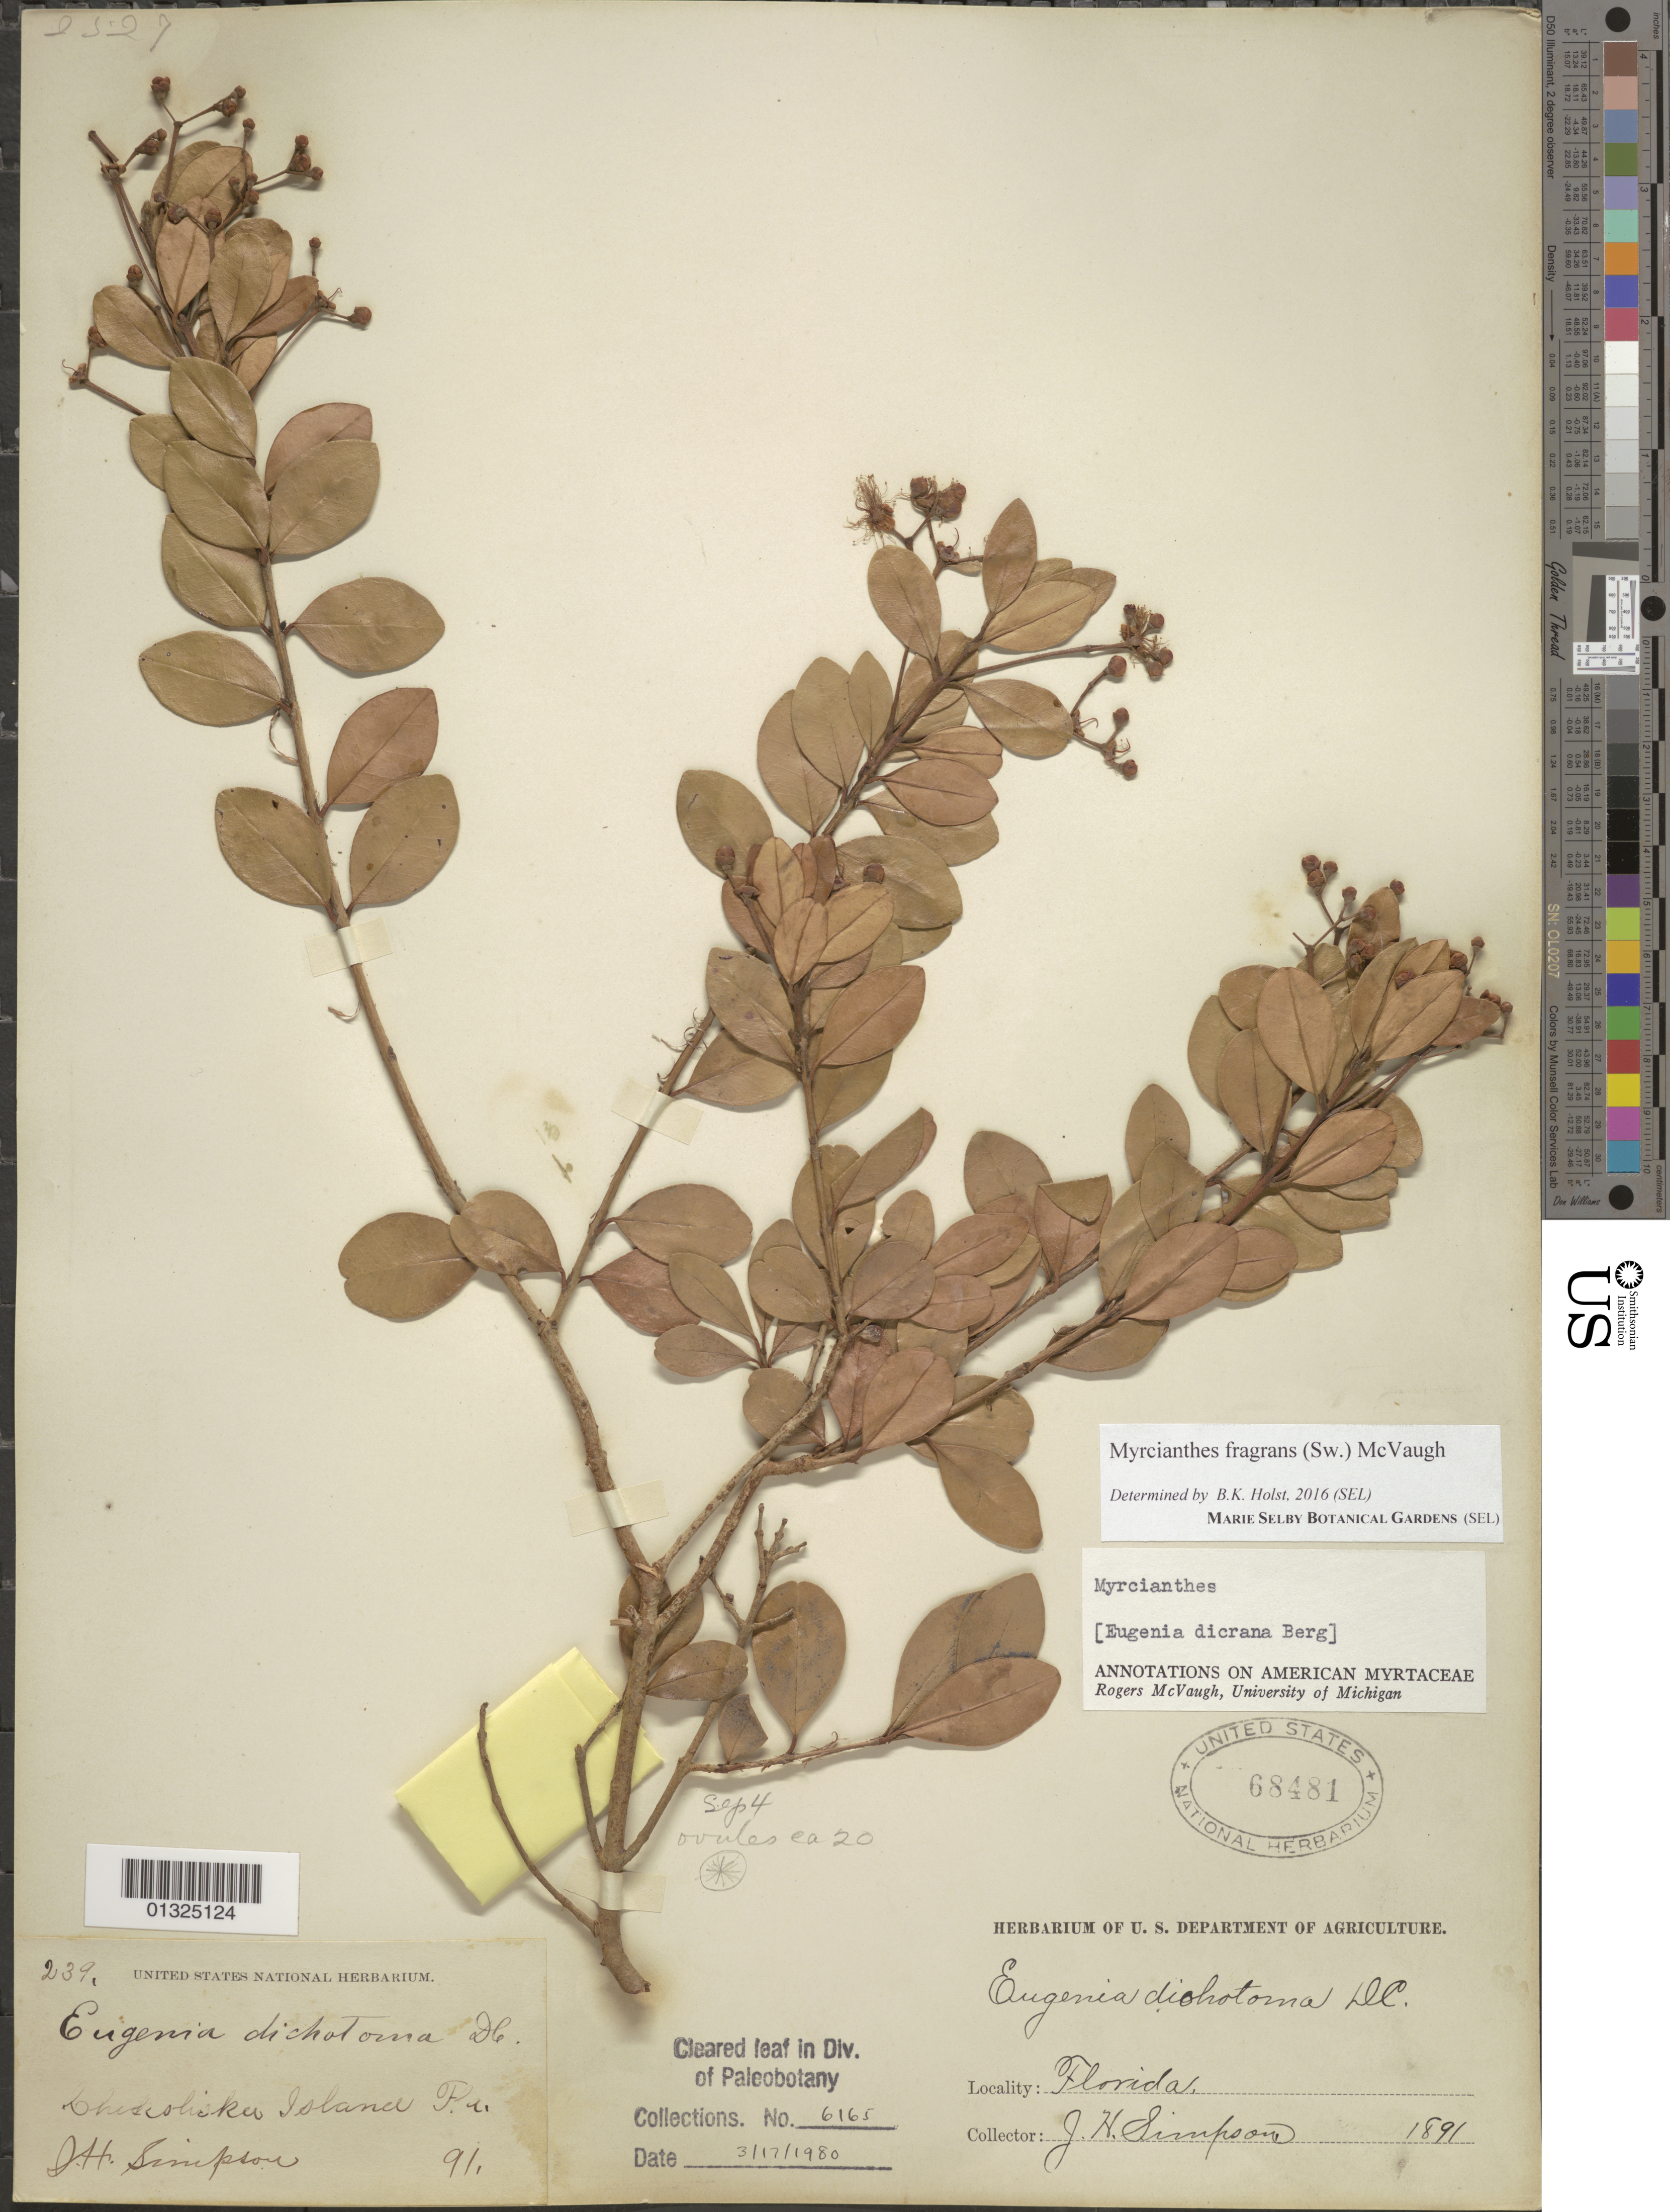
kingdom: Plantae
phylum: Tracheophyta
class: Magnoliopsida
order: Myrtales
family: Myrtaceae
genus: Myrcianthes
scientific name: Myrcianthes fragrans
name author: (Sw.) McVaugh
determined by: Holst, Bruce K.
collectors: J. H. Simpson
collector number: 239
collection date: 1891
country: United States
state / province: Florida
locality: Chikohiska Island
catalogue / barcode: US 68481